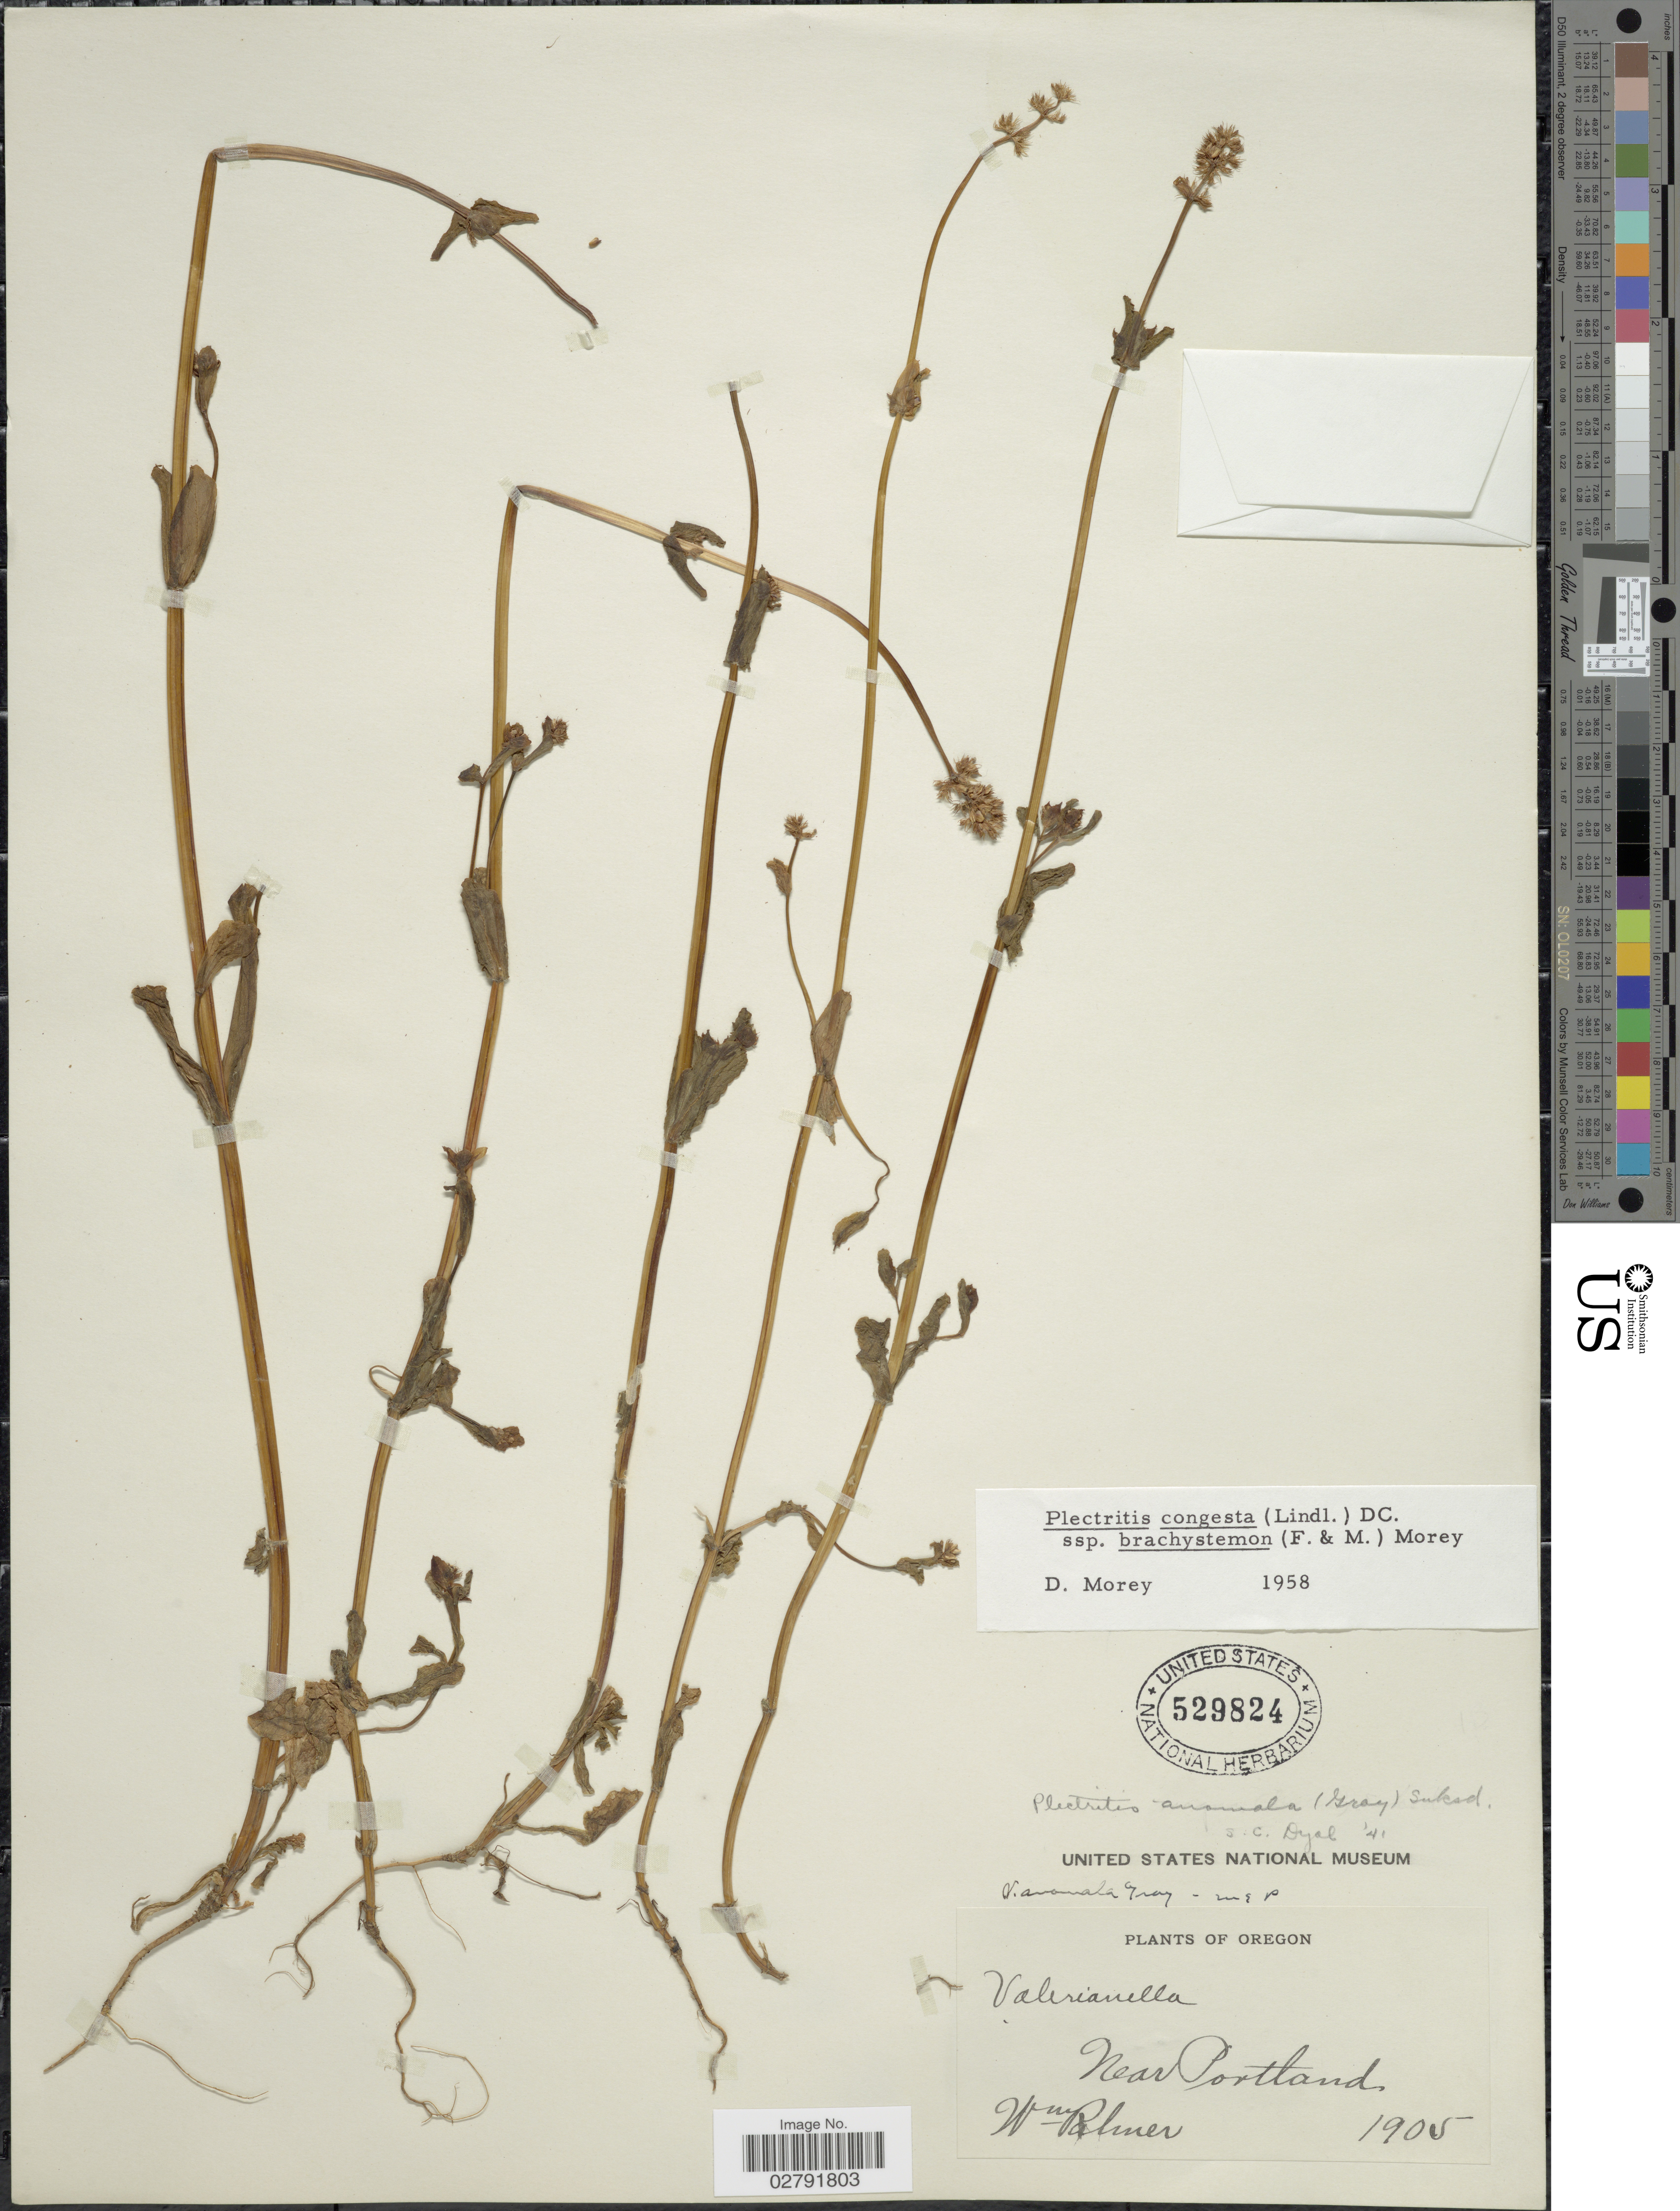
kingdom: Plantae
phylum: Tracheophyta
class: Magnoliopsida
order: Dipsacales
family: Caprifoliaceae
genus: Plectritis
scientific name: Plectritis congesta subsp. brachystemon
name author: (Fisch. & C.A. Mey.) Morey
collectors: W. Palmer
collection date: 1905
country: United States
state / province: Oregon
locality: Near Portland.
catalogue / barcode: US 529824